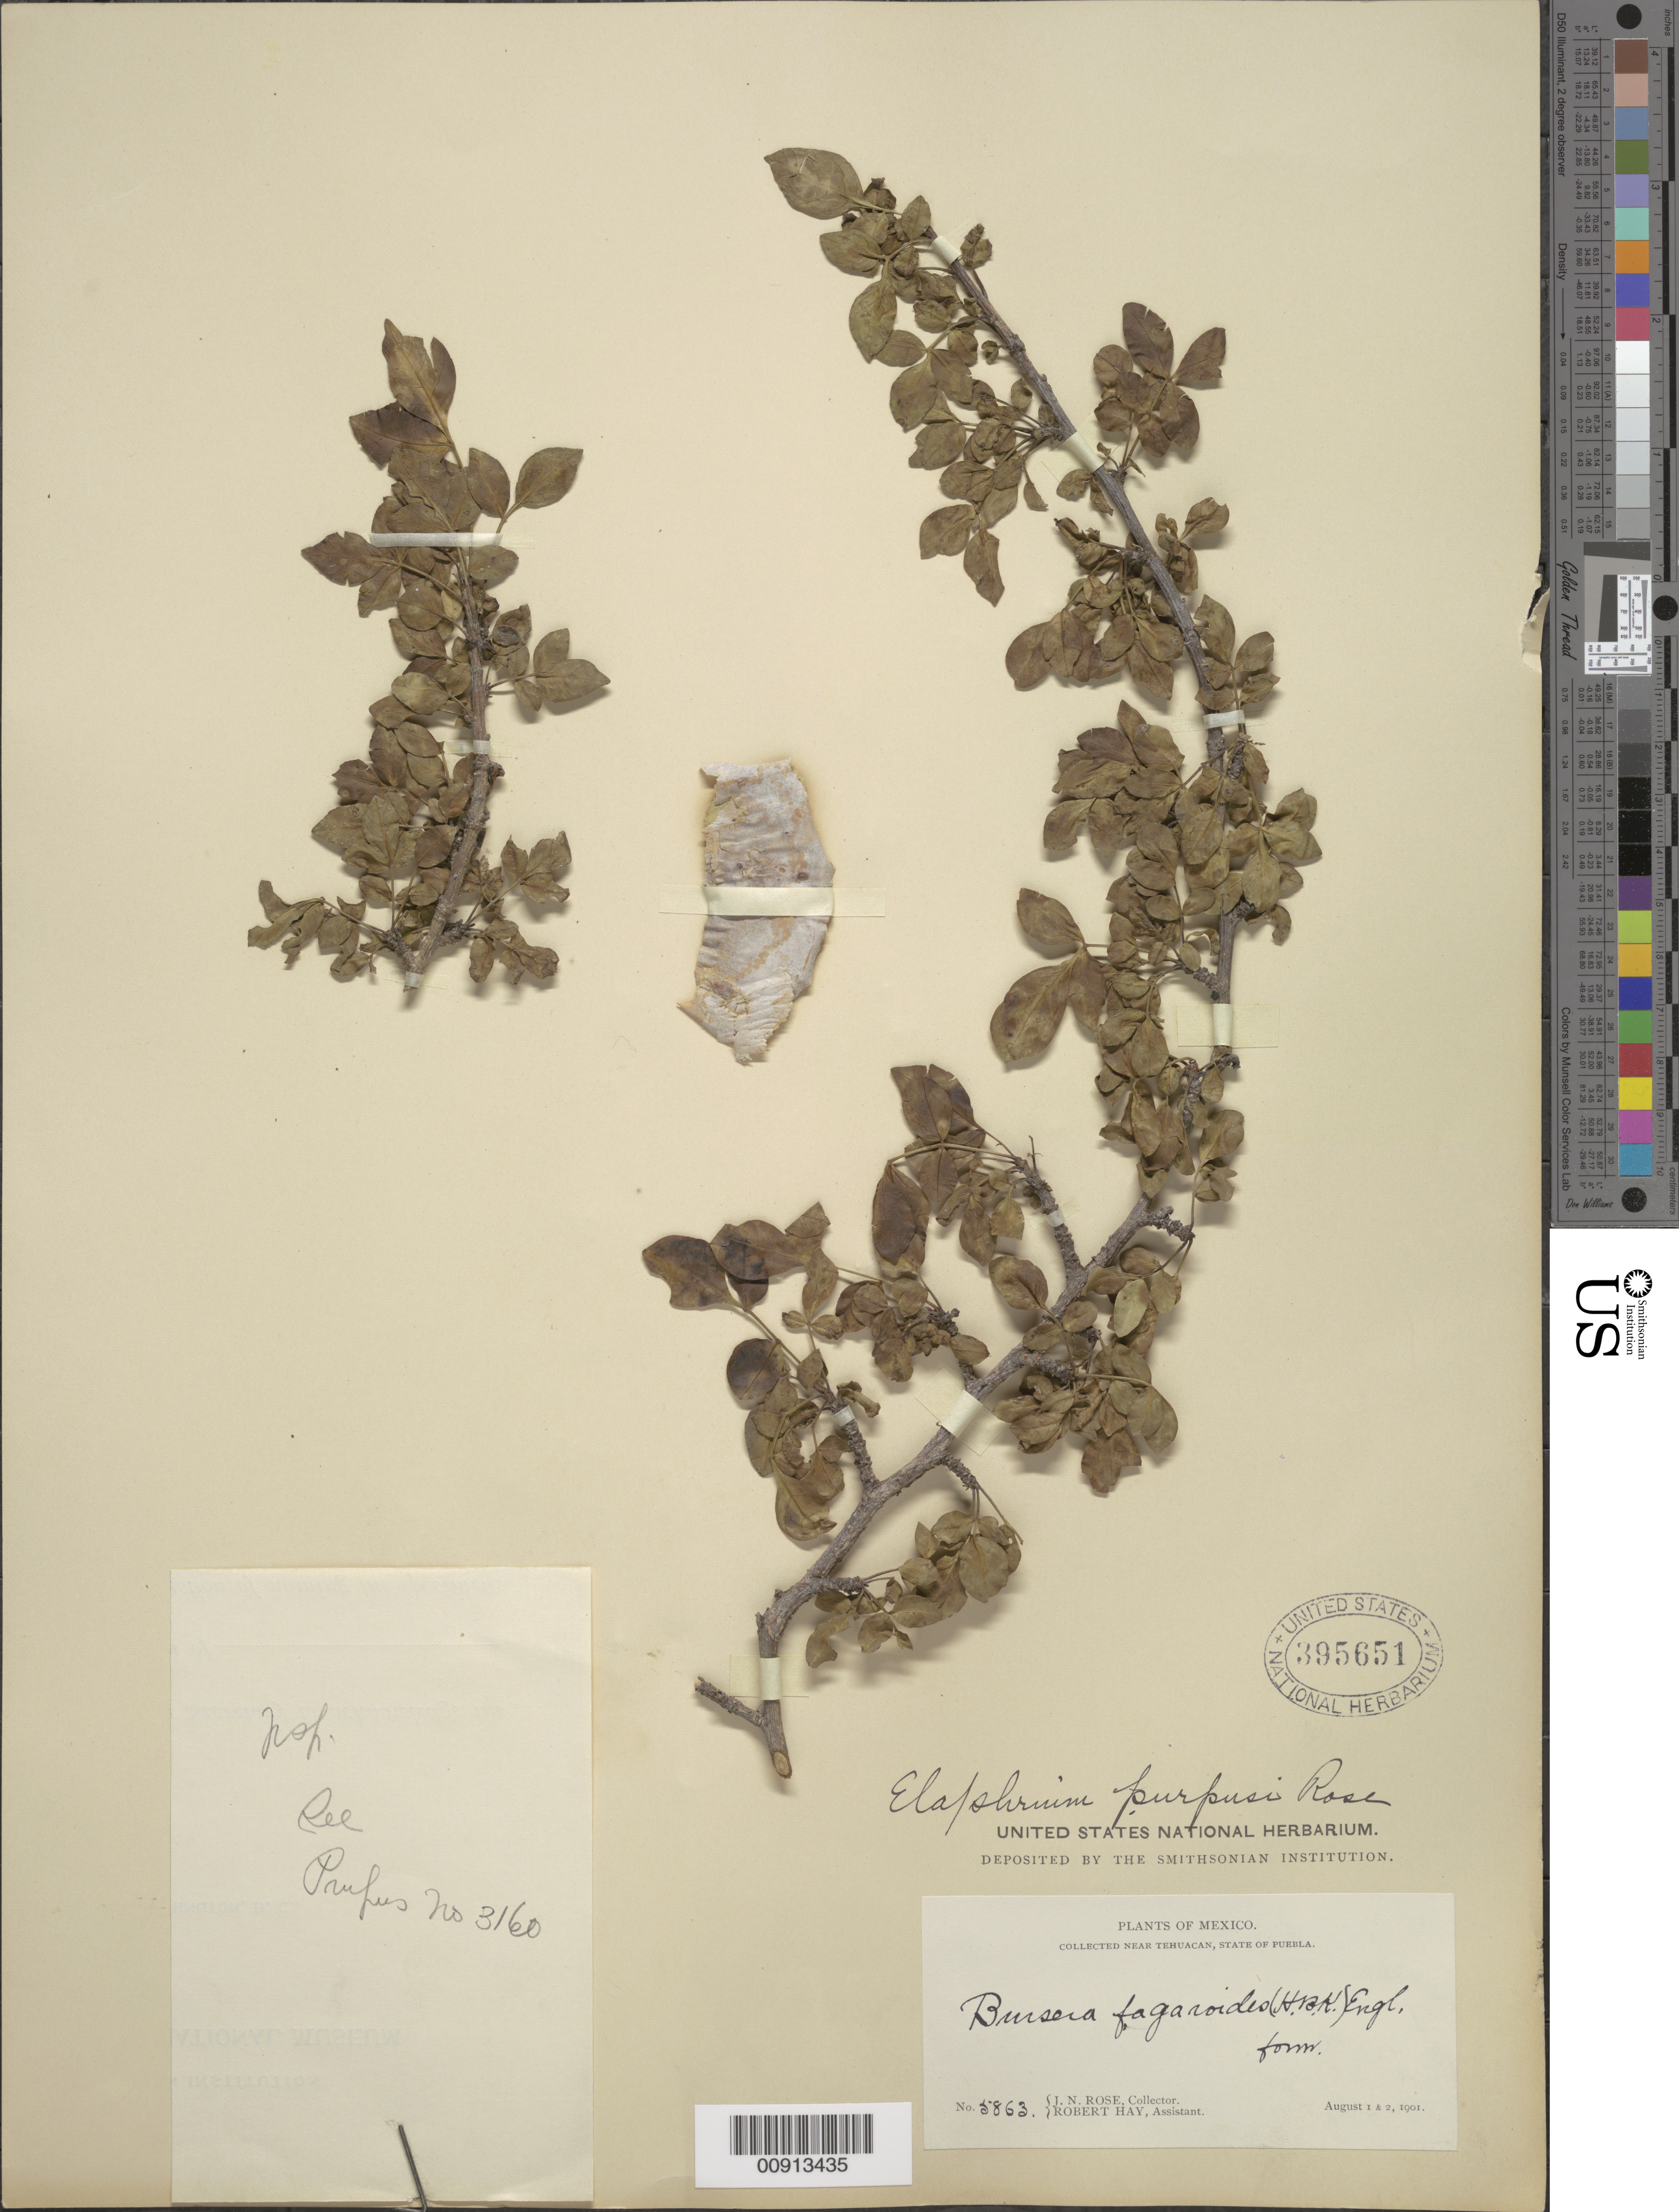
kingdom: Plantae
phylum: Tracheophyta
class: Magnoliopsida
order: Sapindales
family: Burseraceae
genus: Bursera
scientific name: Bursera inaguensis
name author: Britton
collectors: J. N. Rose & R. Hay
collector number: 5863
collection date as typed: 01 Aug 1901 to 02 Aug 1901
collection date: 1901-08-01/1901-08-02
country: Mexico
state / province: Puebla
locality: Near Tehuacán, State of Puebla.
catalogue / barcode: US 395651